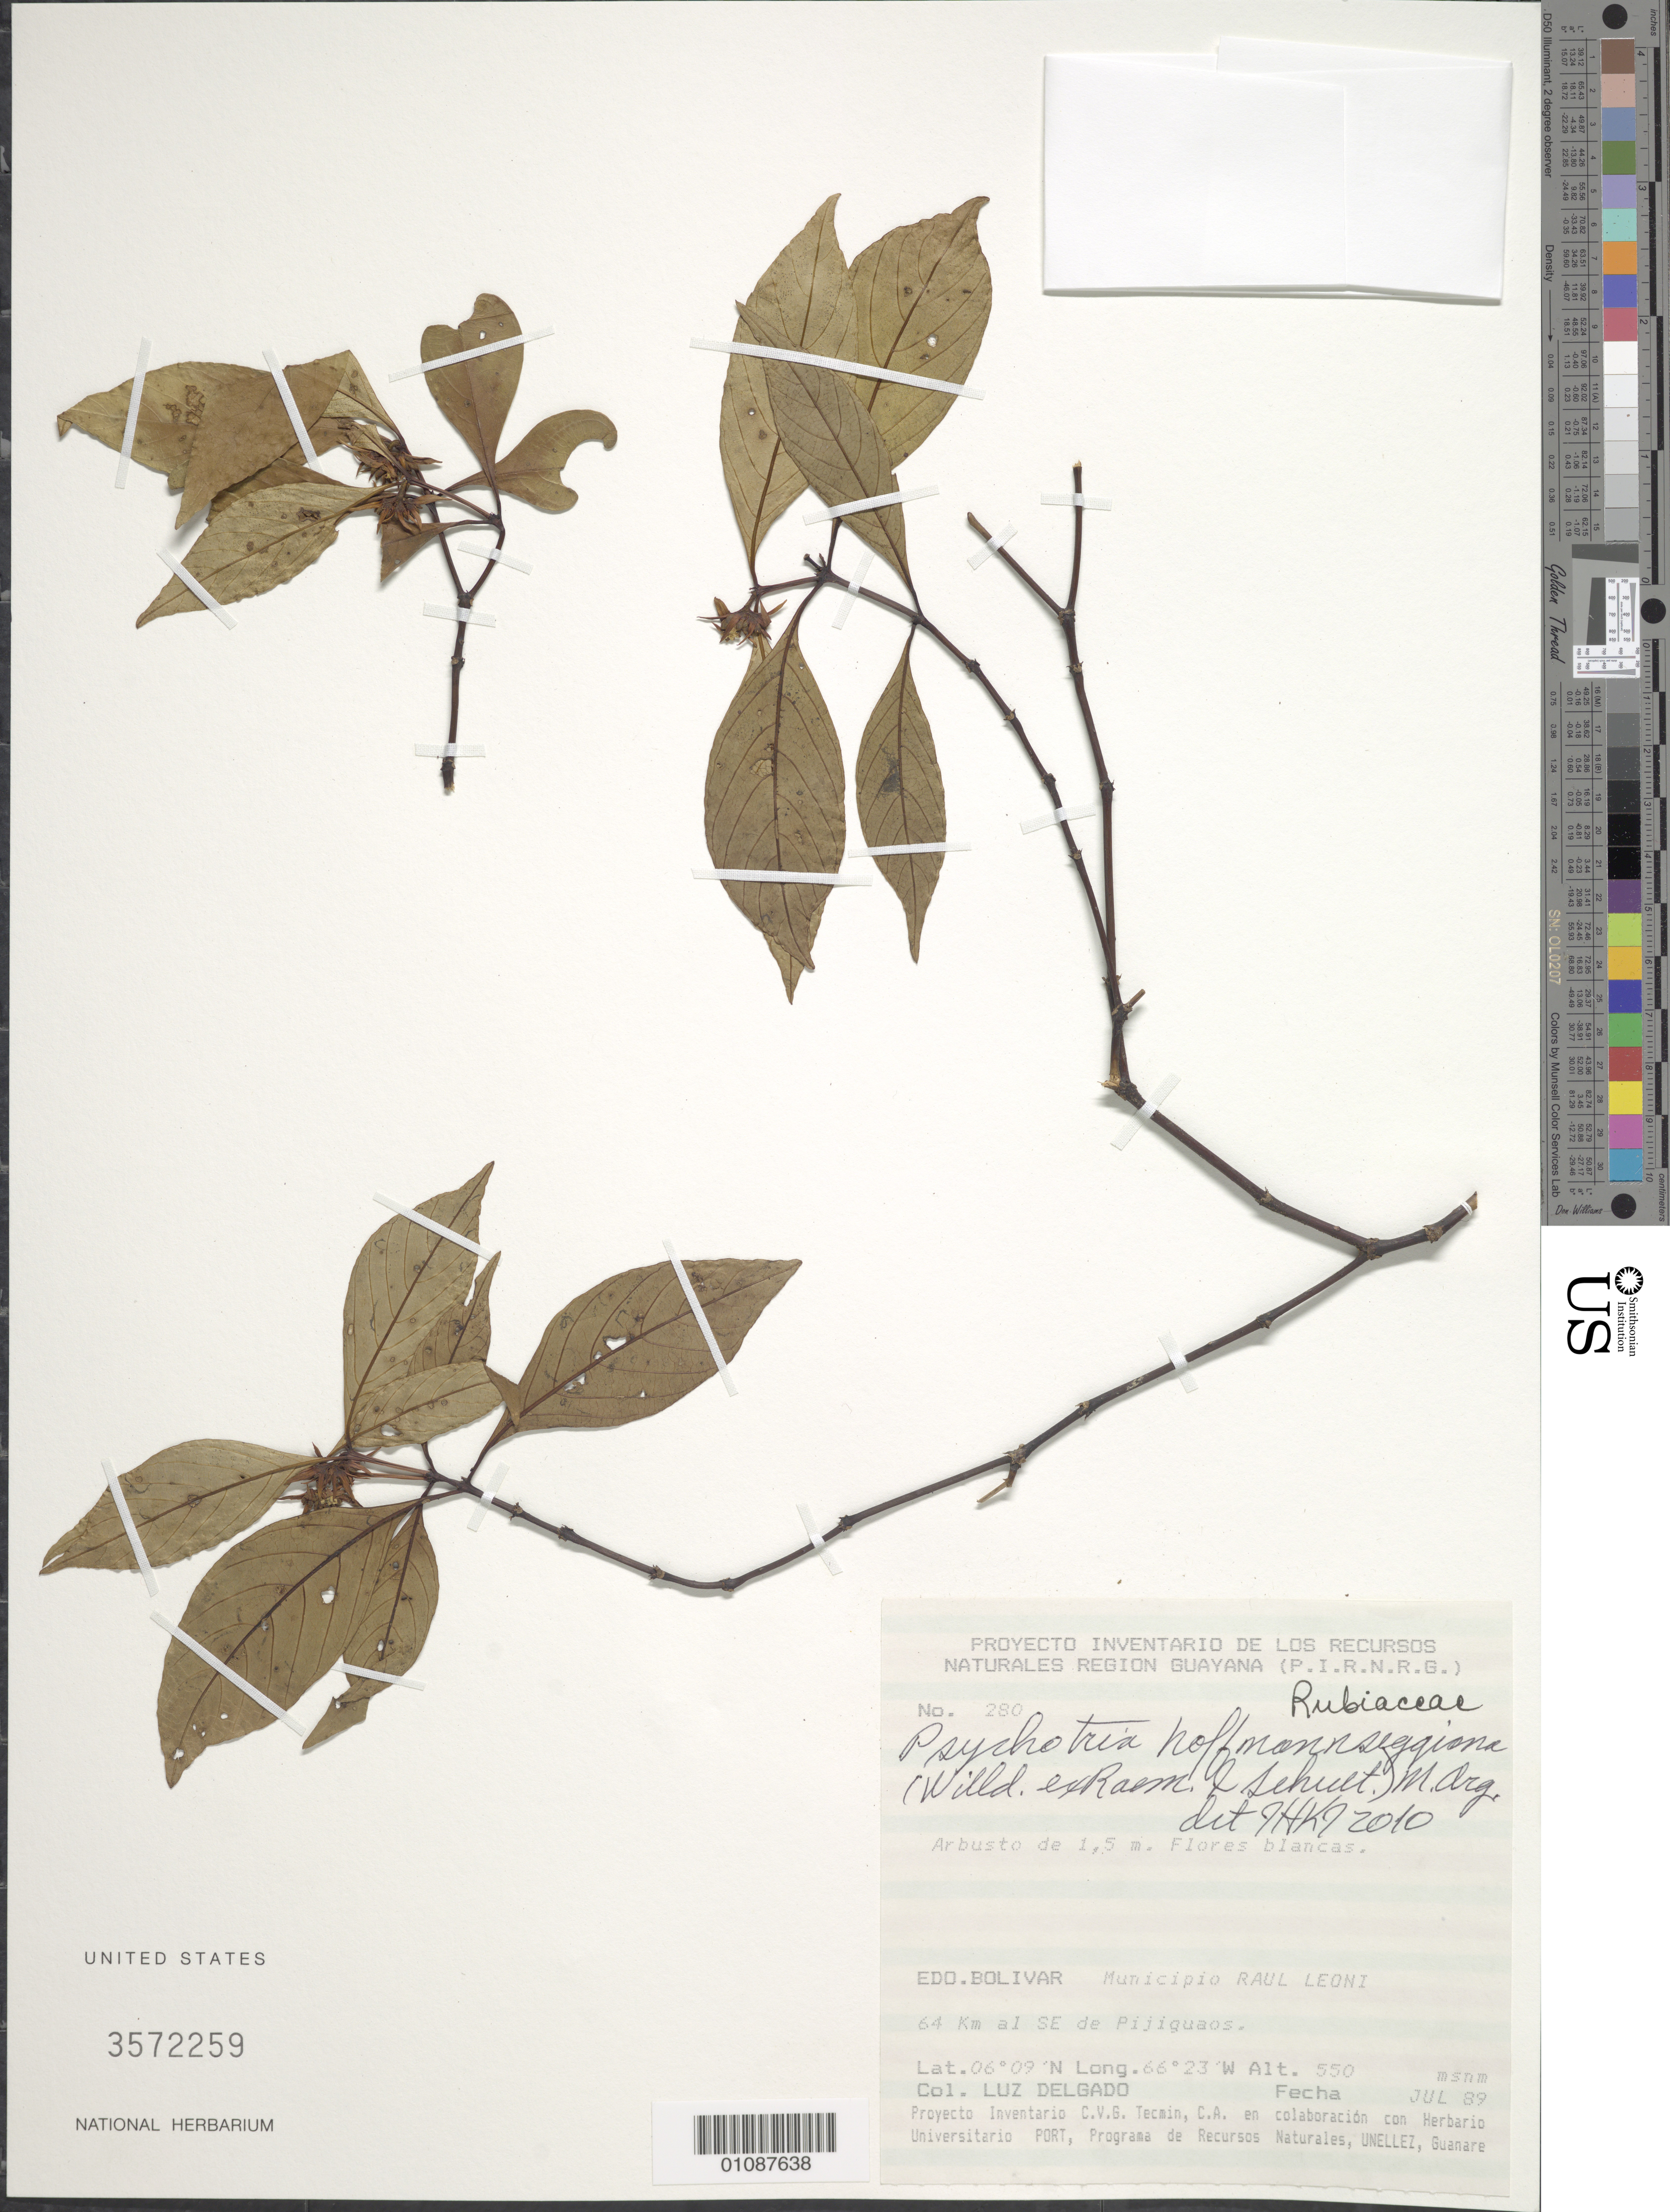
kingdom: Plantae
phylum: Tracheophyta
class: Magnoliopsida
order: Gentianales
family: Rubiaceae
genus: Psychotria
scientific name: Psychotria hoffmannseggiana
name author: (Willd. ex Roem. & Schult.) Müll. Arg.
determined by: Kirkbride, J. H.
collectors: L. Delgado V.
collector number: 280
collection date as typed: Jul-89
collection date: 1989-07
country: Venezuela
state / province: Bolívar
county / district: Angostura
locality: Mun. Raúl Leoni [=Angostura], 64 km SE de Pijiguaos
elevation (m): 550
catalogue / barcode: US 3572259